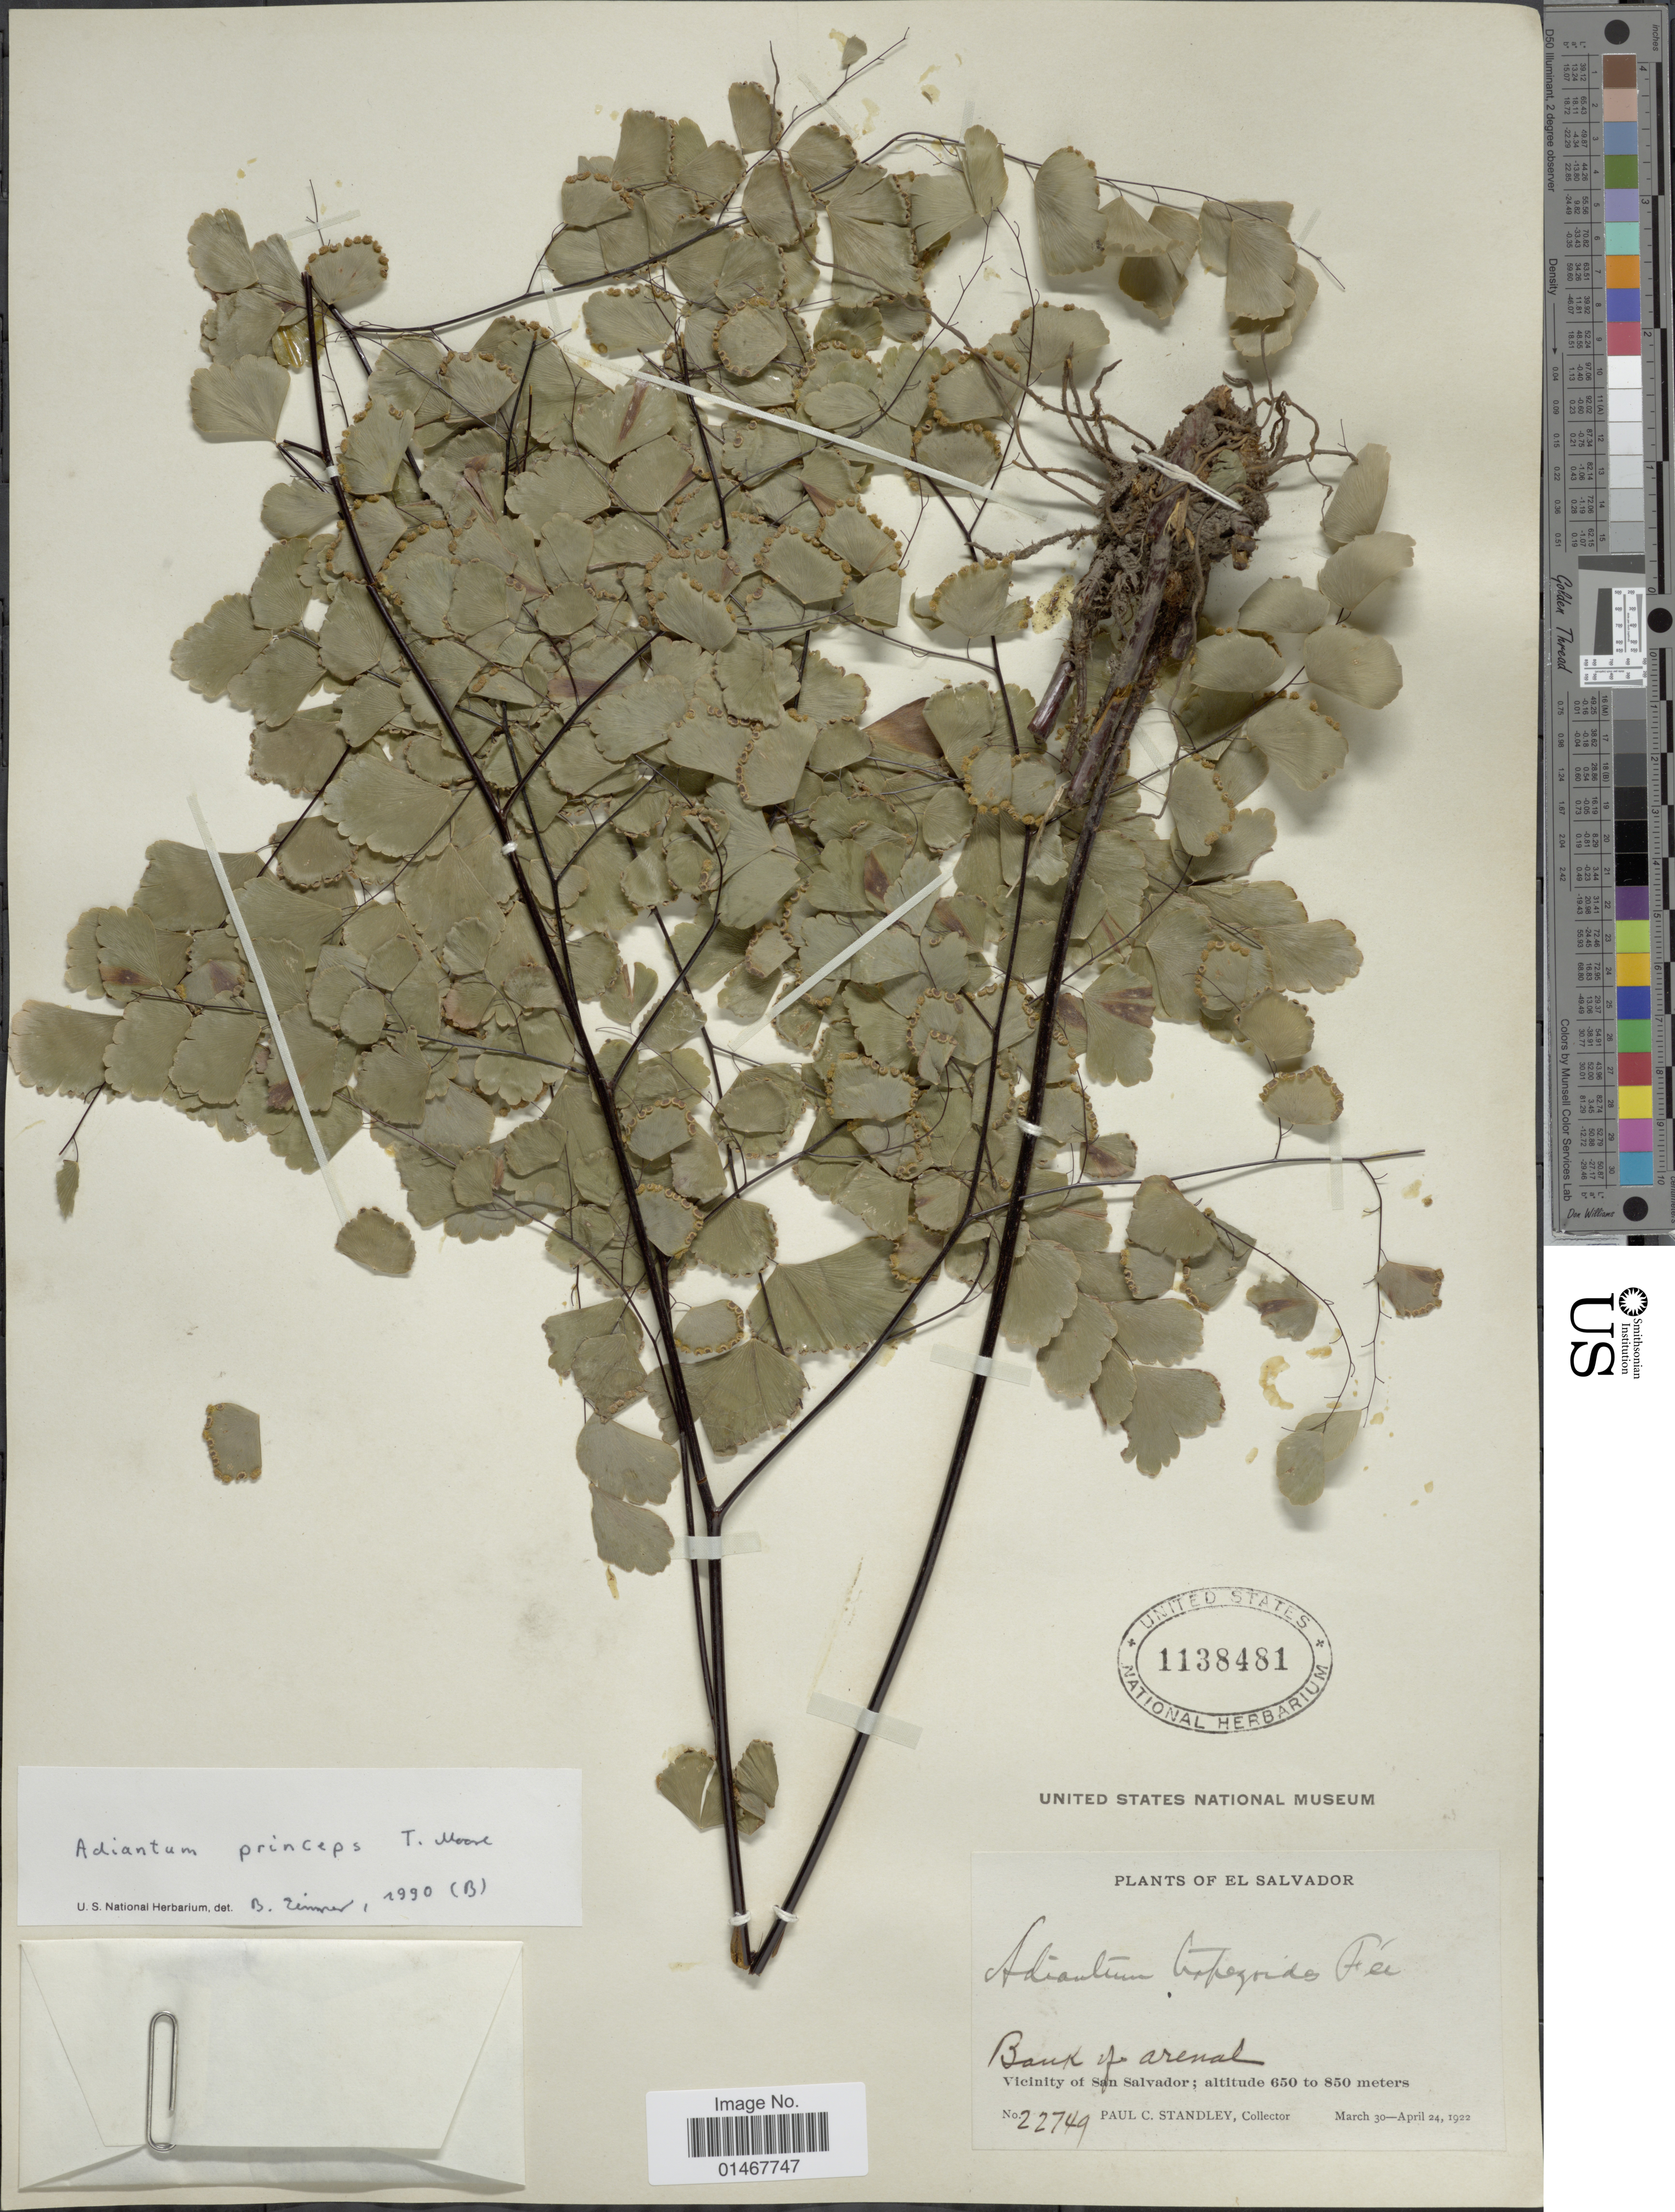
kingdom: Plantae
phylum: Tracheophyta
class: Polypodiopsida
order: Polypodiales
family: Pteridaceae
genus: Adiantum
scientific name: Adiantum princeps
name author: T. Moore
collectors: P. C. Standley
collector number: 22749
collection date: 1922-03-30/1922-04-24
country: El Salvador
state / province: San Salvador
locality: Bank of arenal, Vicinity of San Salvador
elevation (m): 650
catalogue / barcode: US 1138481